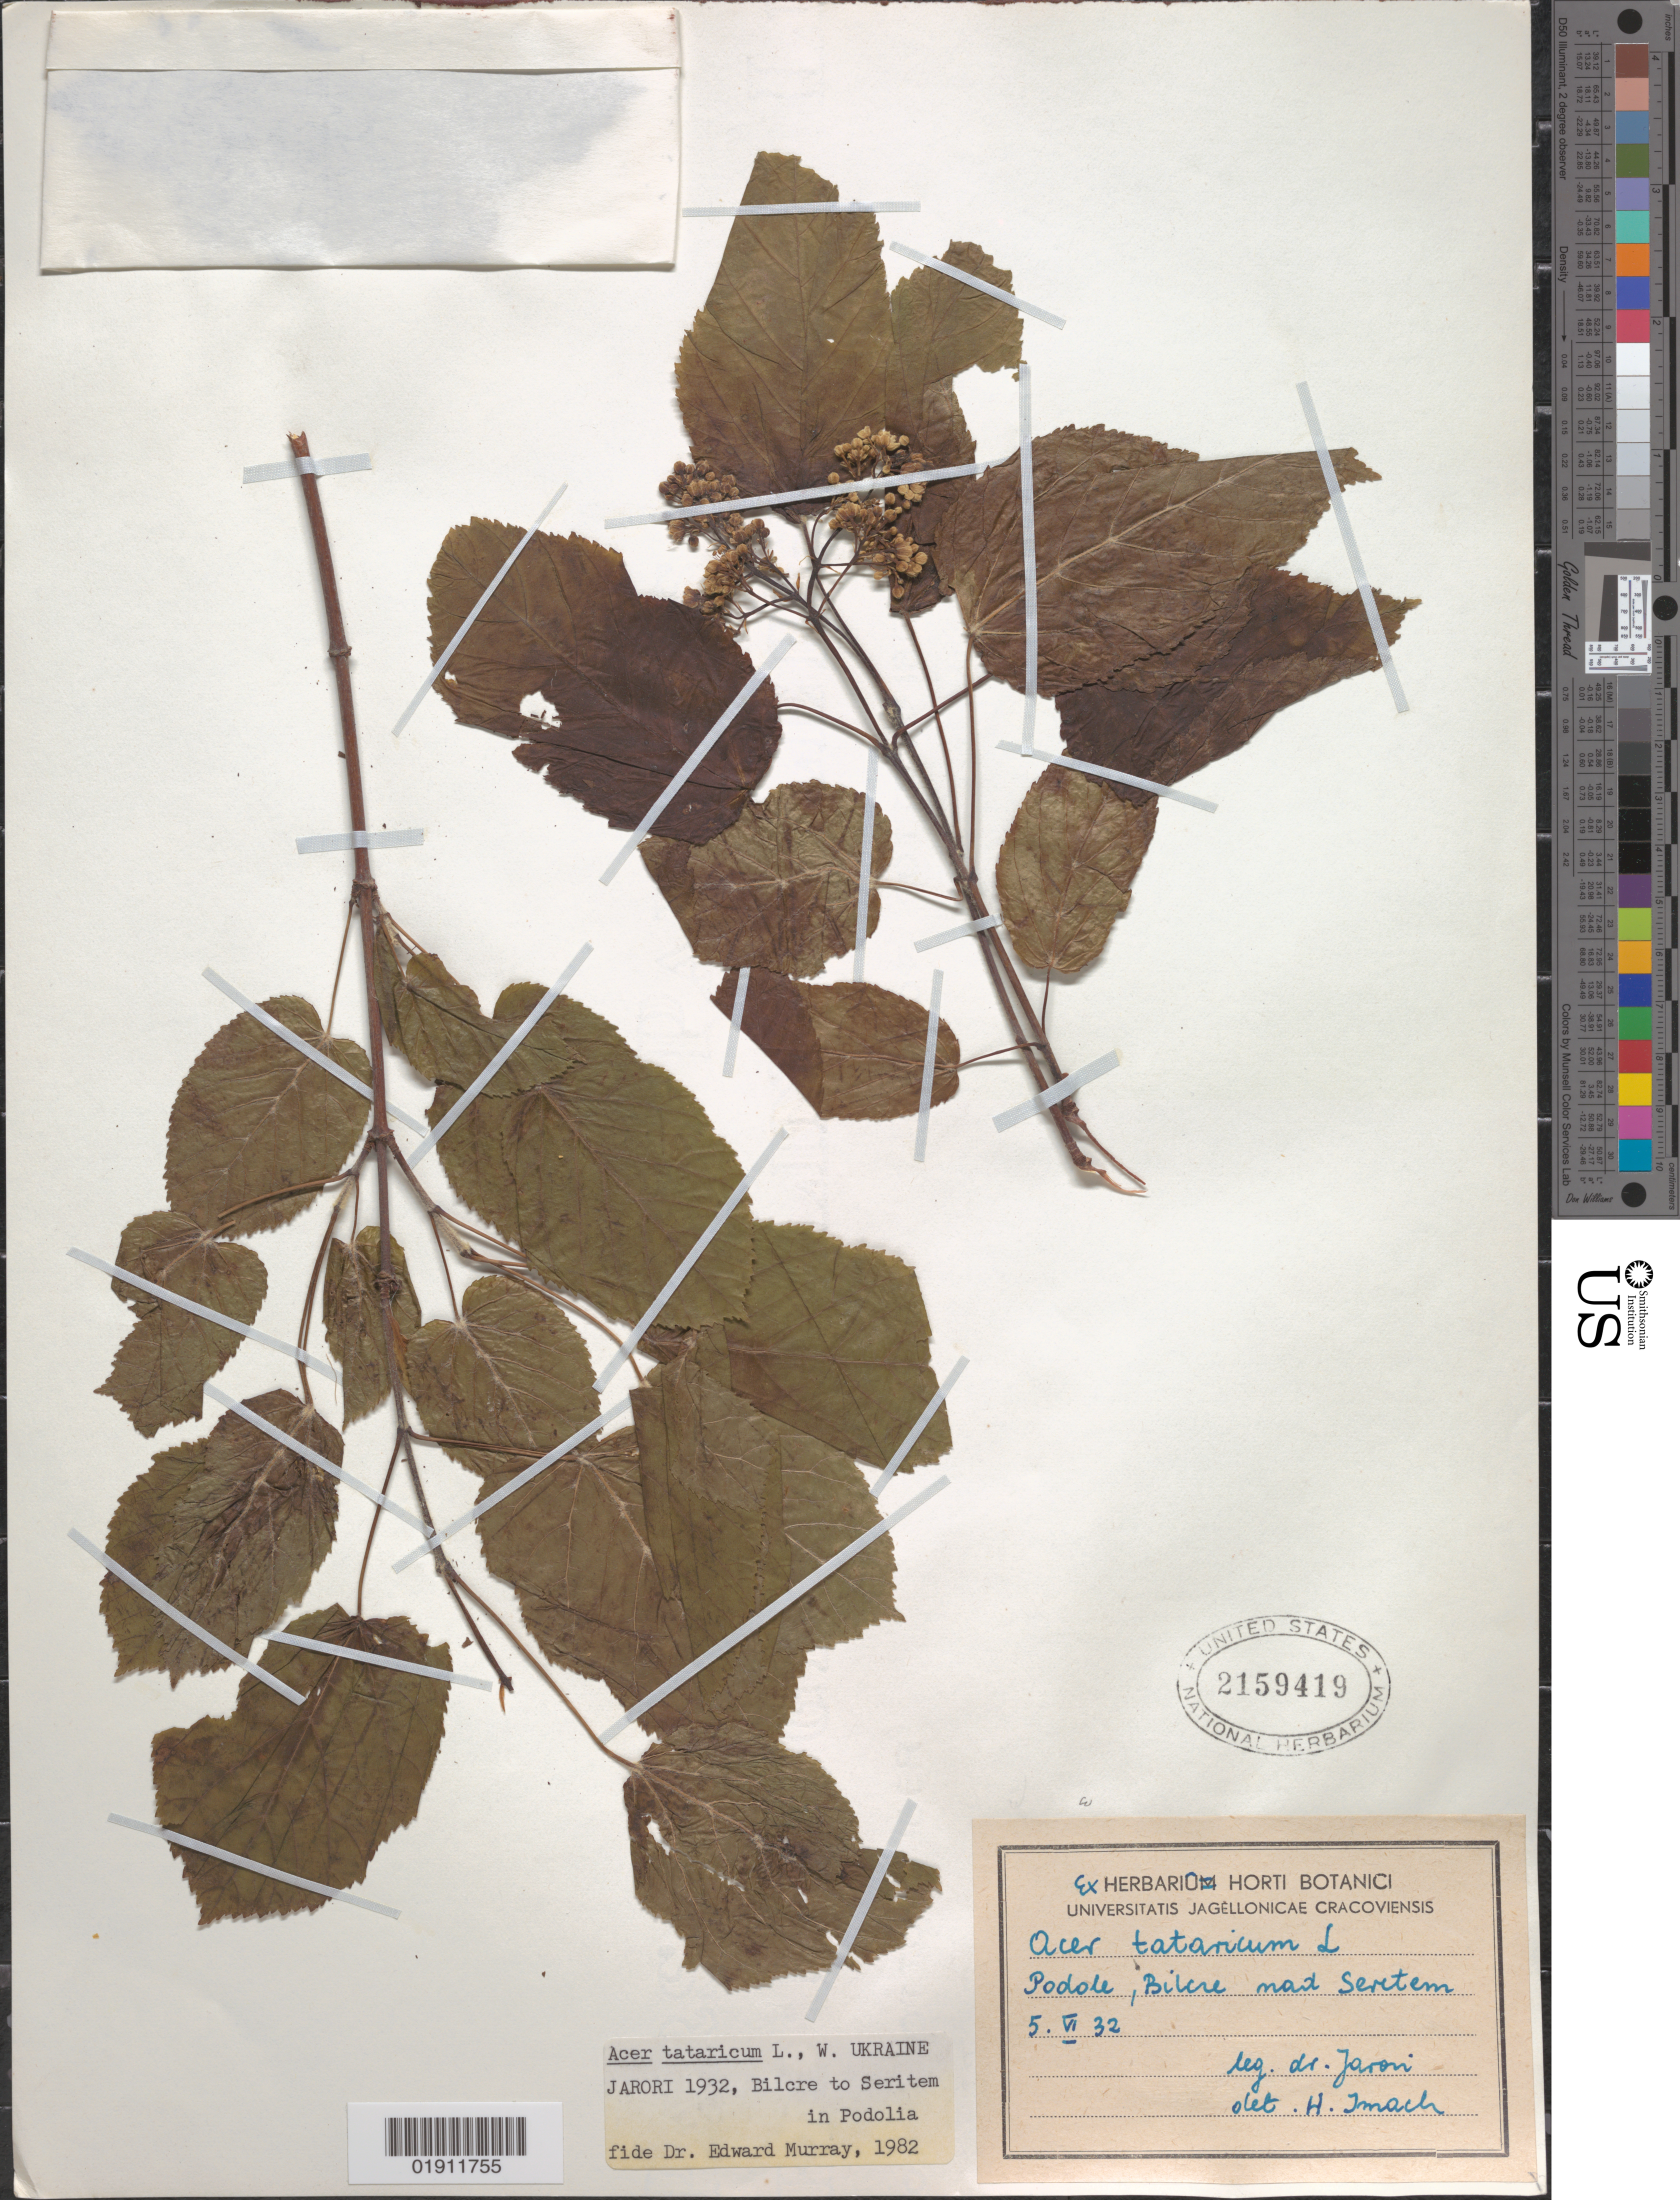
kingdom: Plantae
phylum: Tracheophyta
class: Magnoliopsida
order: Sapindales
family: Sapindaceae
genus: Acer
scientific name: Acer tataricum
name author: L.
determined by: Murray, Edward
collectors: B. Jaron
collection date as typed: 5 VI 32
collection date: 1932-06-05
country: Ukraine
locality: Podole [Podolia], Bilcre mat Seretem [?]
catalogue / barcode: US 2159419